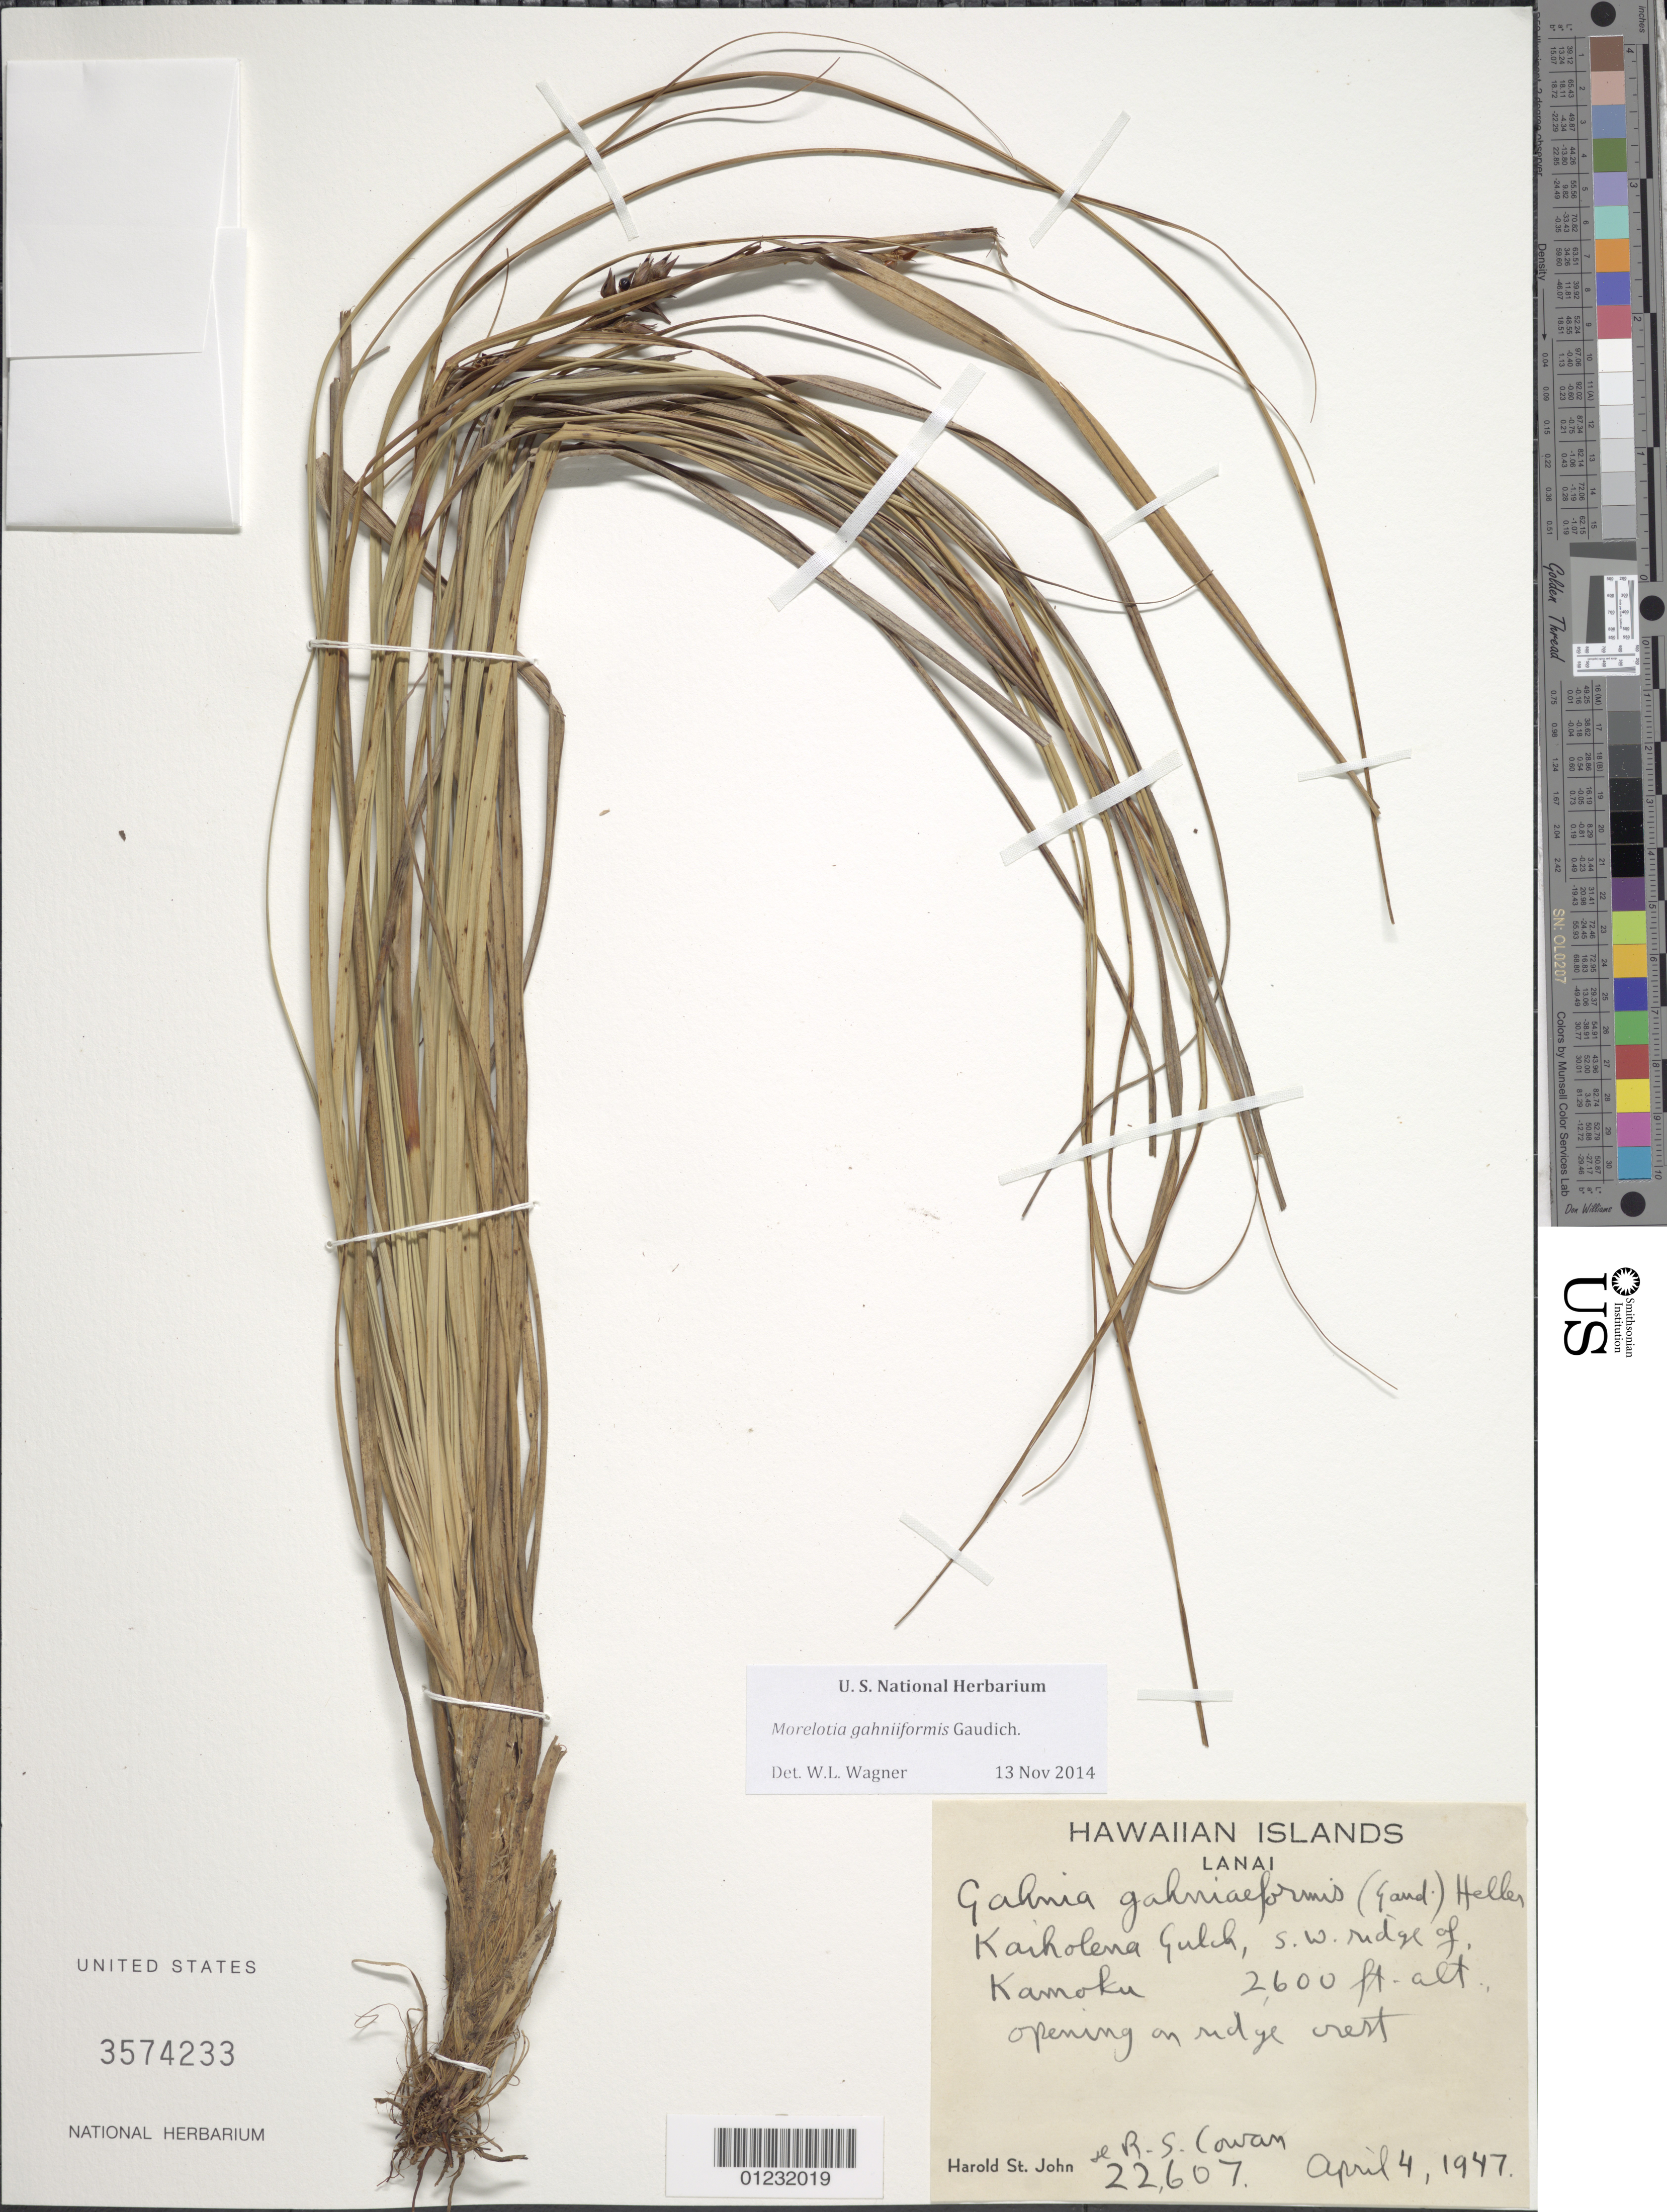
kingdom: Plantae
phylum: Tracheophyta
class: Liliopsida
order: Poales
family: Cyperaceae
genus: Morelotia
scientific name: Morelotia gahniiformis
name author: Gaudich.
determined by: Wagner, W. L., (BOT), Smithsonian Institution - National Museum of Natural History (UNITED STATES)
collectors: R. S. Cowan & H. St. John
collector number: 22607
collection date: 1947-04-04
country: United States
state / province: Hawaii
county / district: Maui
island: Lana'i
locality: Kaiholena Gulch, S. W. ridge of Kamoku.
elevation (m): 792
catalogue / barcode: US 3574233